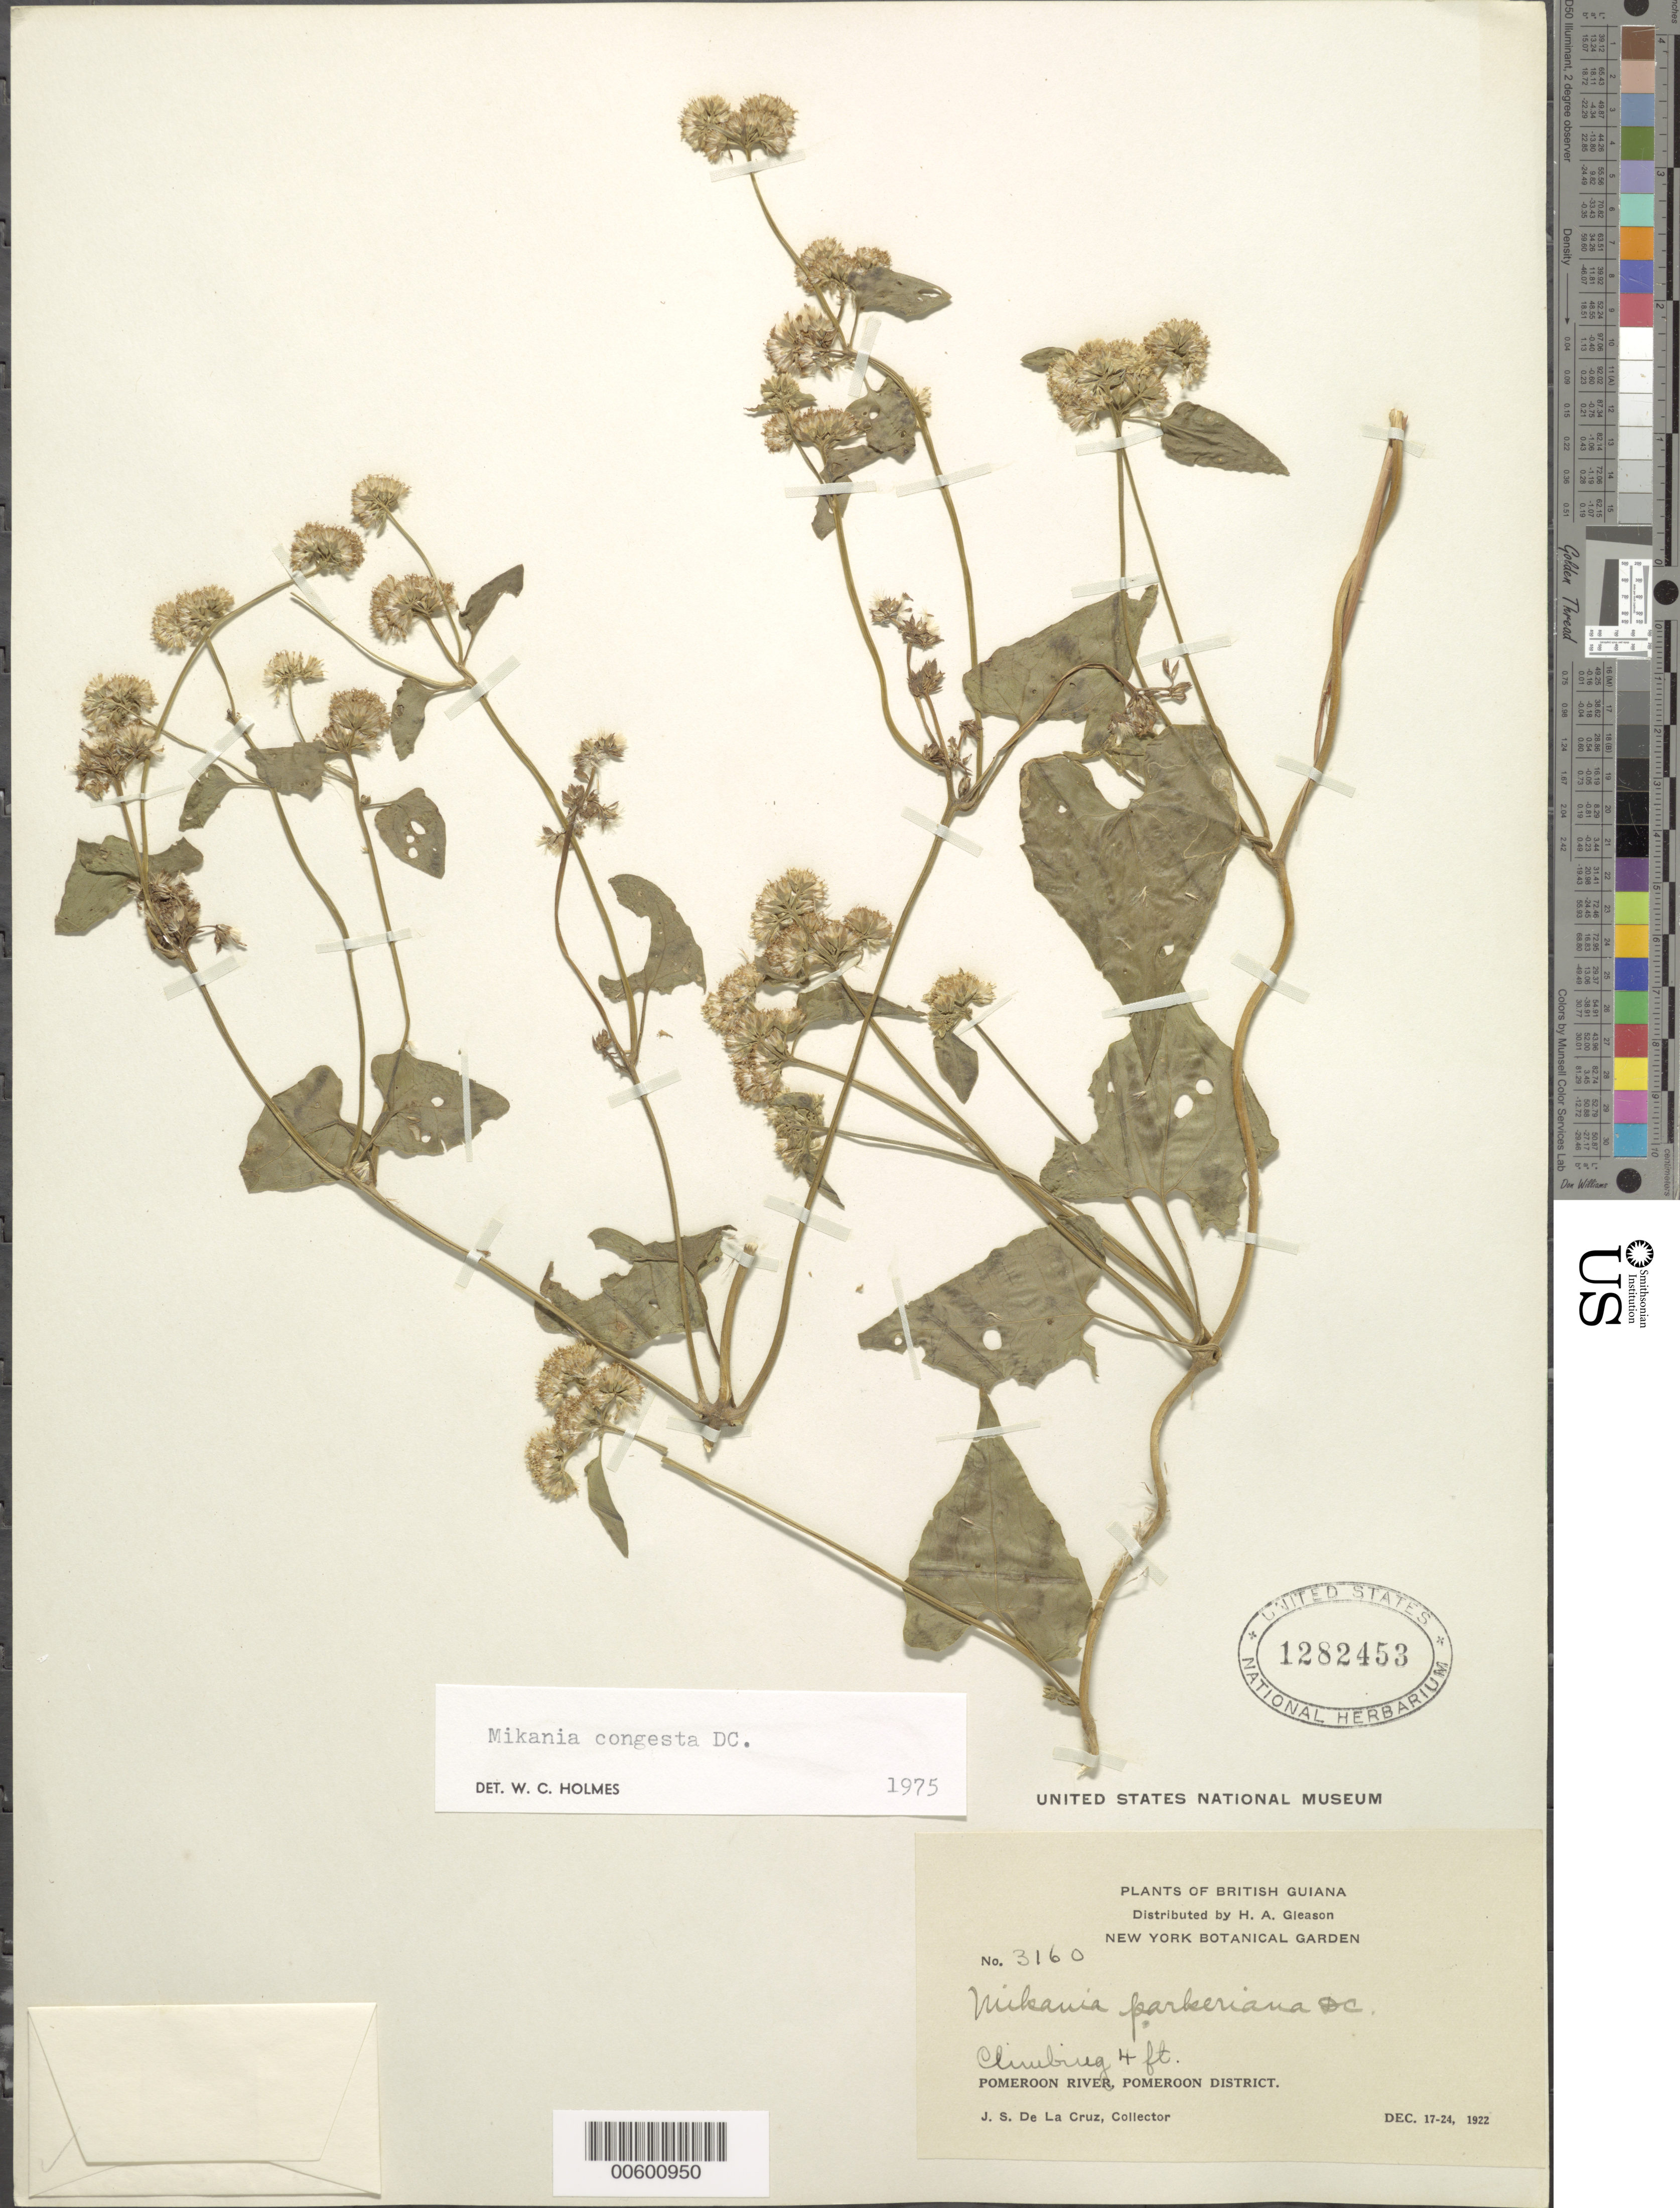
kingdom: Plantae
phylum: Tracheophyta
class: Magnoliopsida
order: Asterales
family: Asteraceae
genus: Mikania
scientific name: Mikania congesta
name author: DC.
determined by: Holmes, W. C.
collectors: J. S. de la Cruz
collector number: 3160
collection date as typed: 17-Dec-22 to 24-Dec-22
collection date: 1922-12-17/1922-12-24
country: Guyana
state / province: Pomeroon-Supenaam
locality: Pomeroon R.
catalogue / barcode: US 1282453